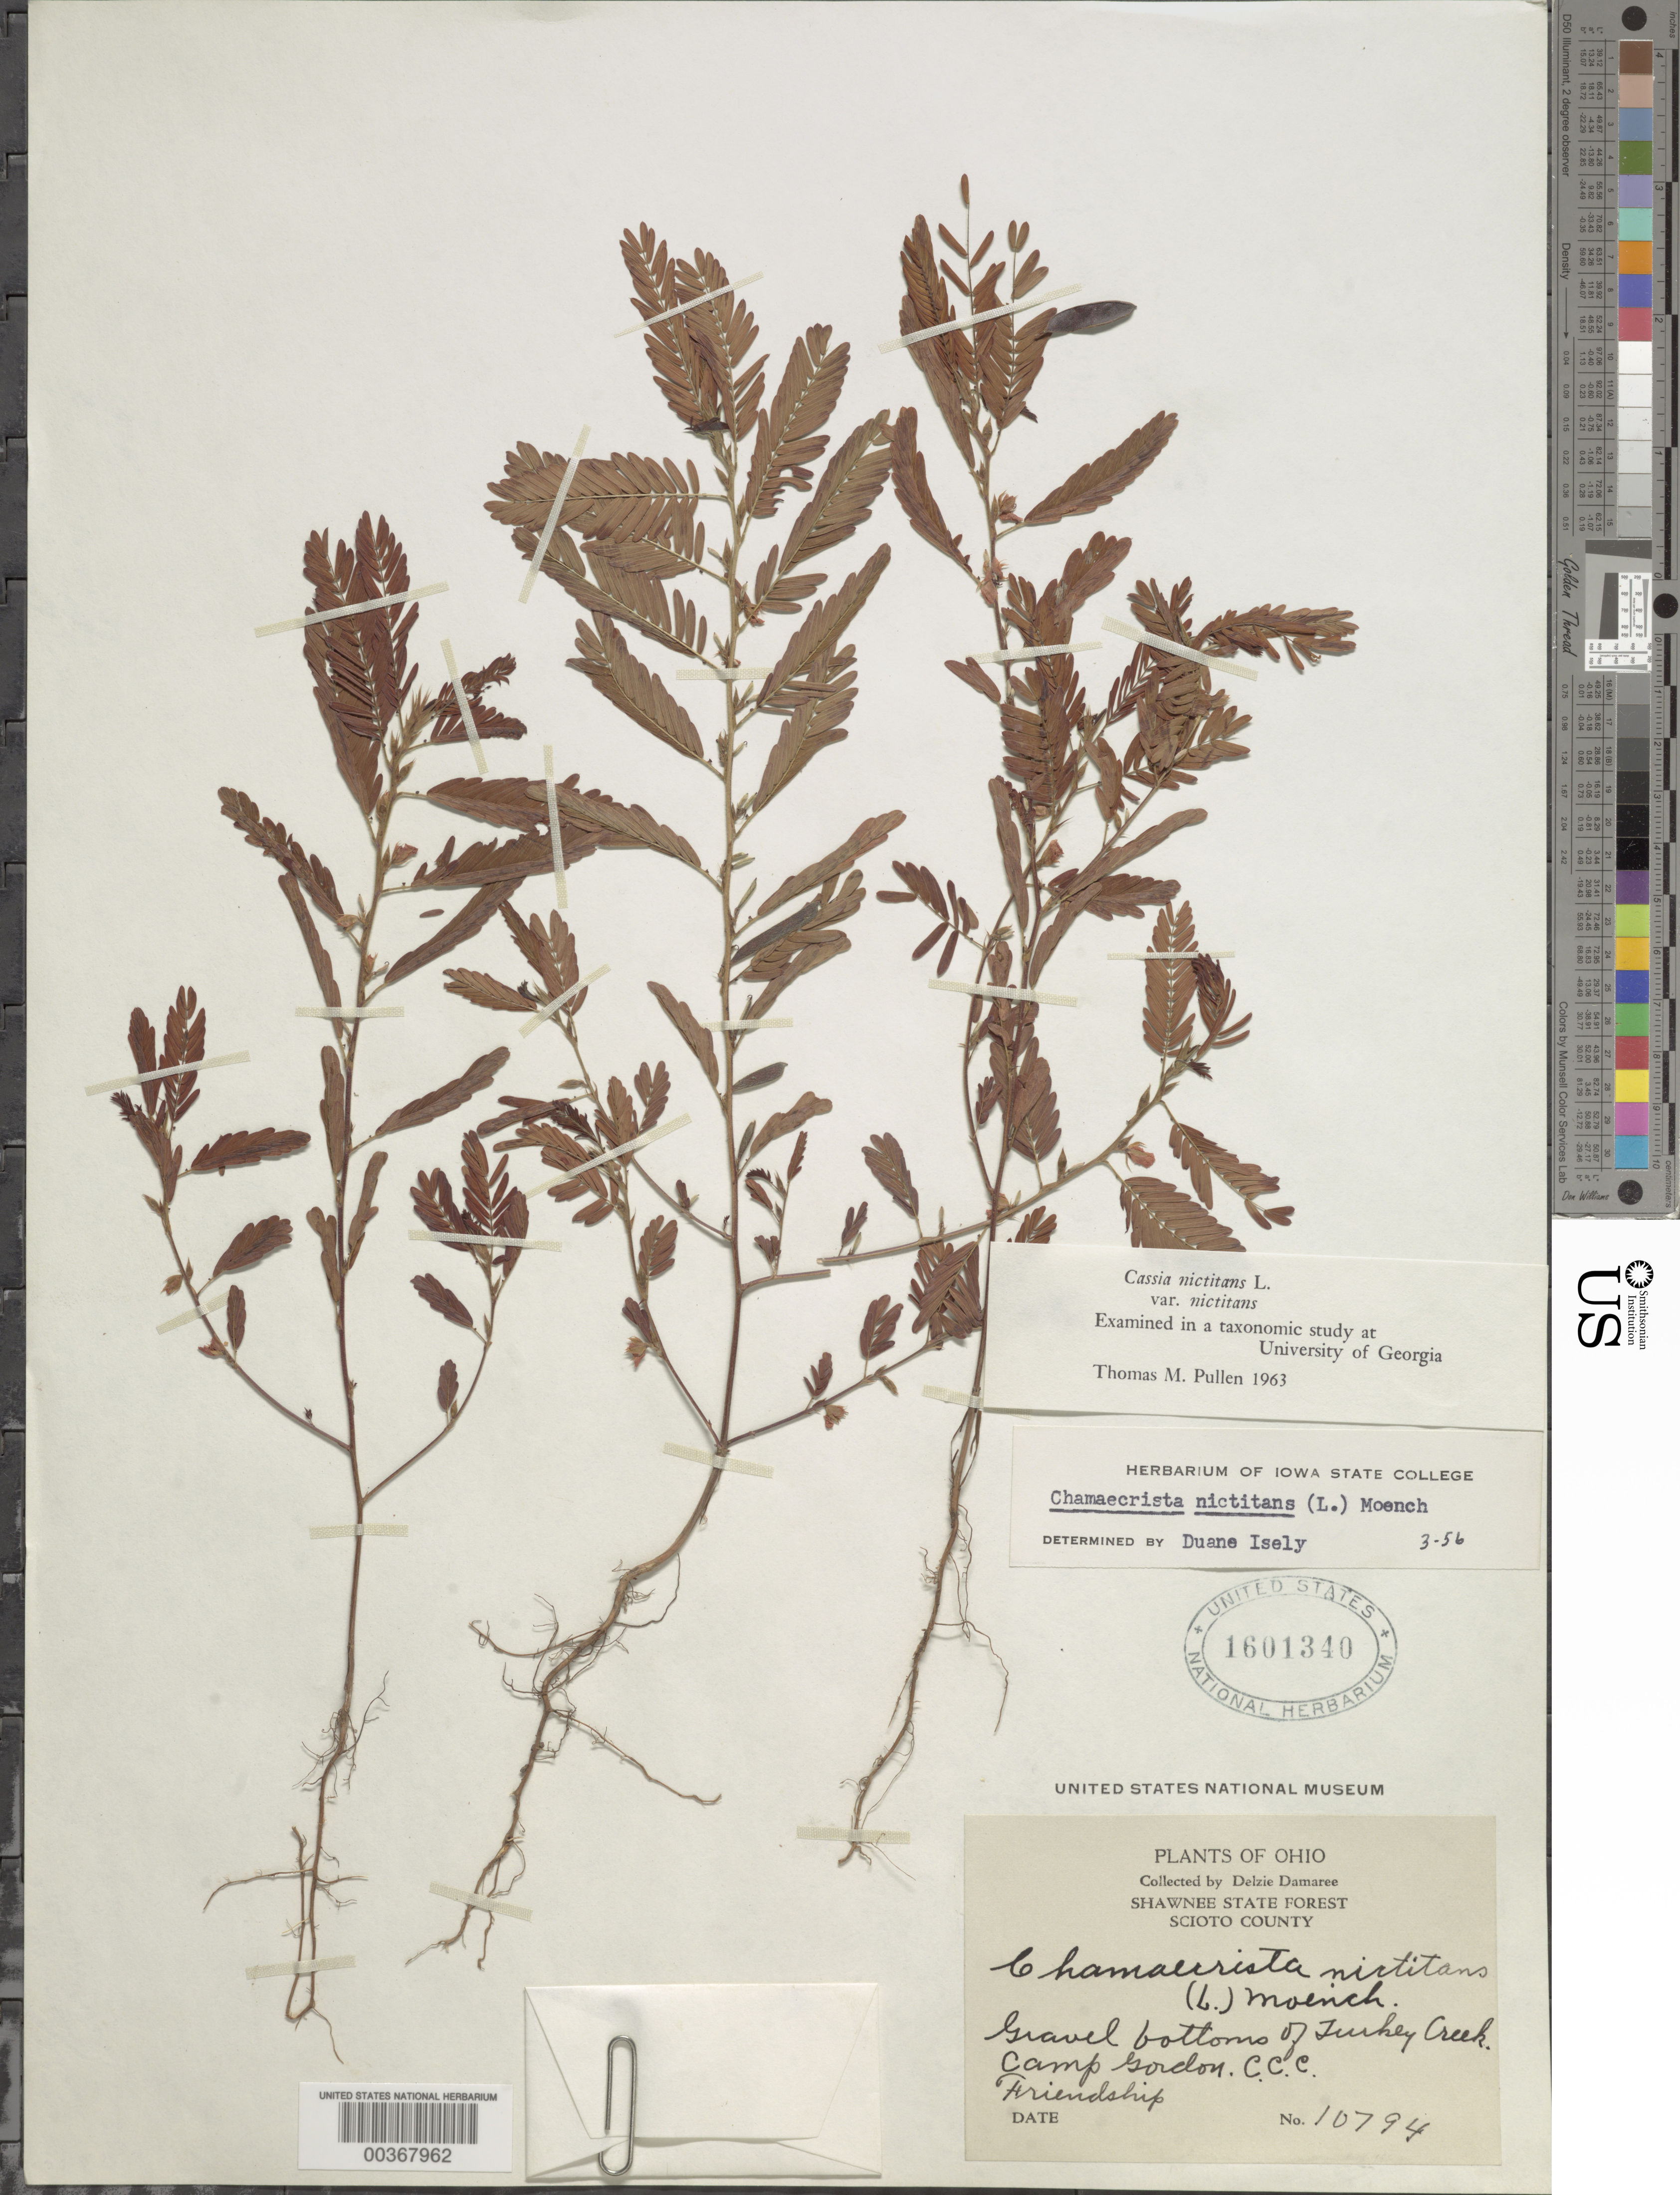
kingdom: Plantae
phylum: Tracheophyta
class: Magnoliopsida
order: Fabales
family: Fabaceae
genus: Chamaecrista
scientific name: Chamaecrista nictitans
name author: (L.) Moench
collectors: D. Demaree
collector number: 10794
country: United States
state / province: Ohio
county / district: Scioto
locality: Shawnee state forest; turkey g-creek; camp gordoon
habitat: Gravel bottoms of creek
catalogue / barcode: US 1601340